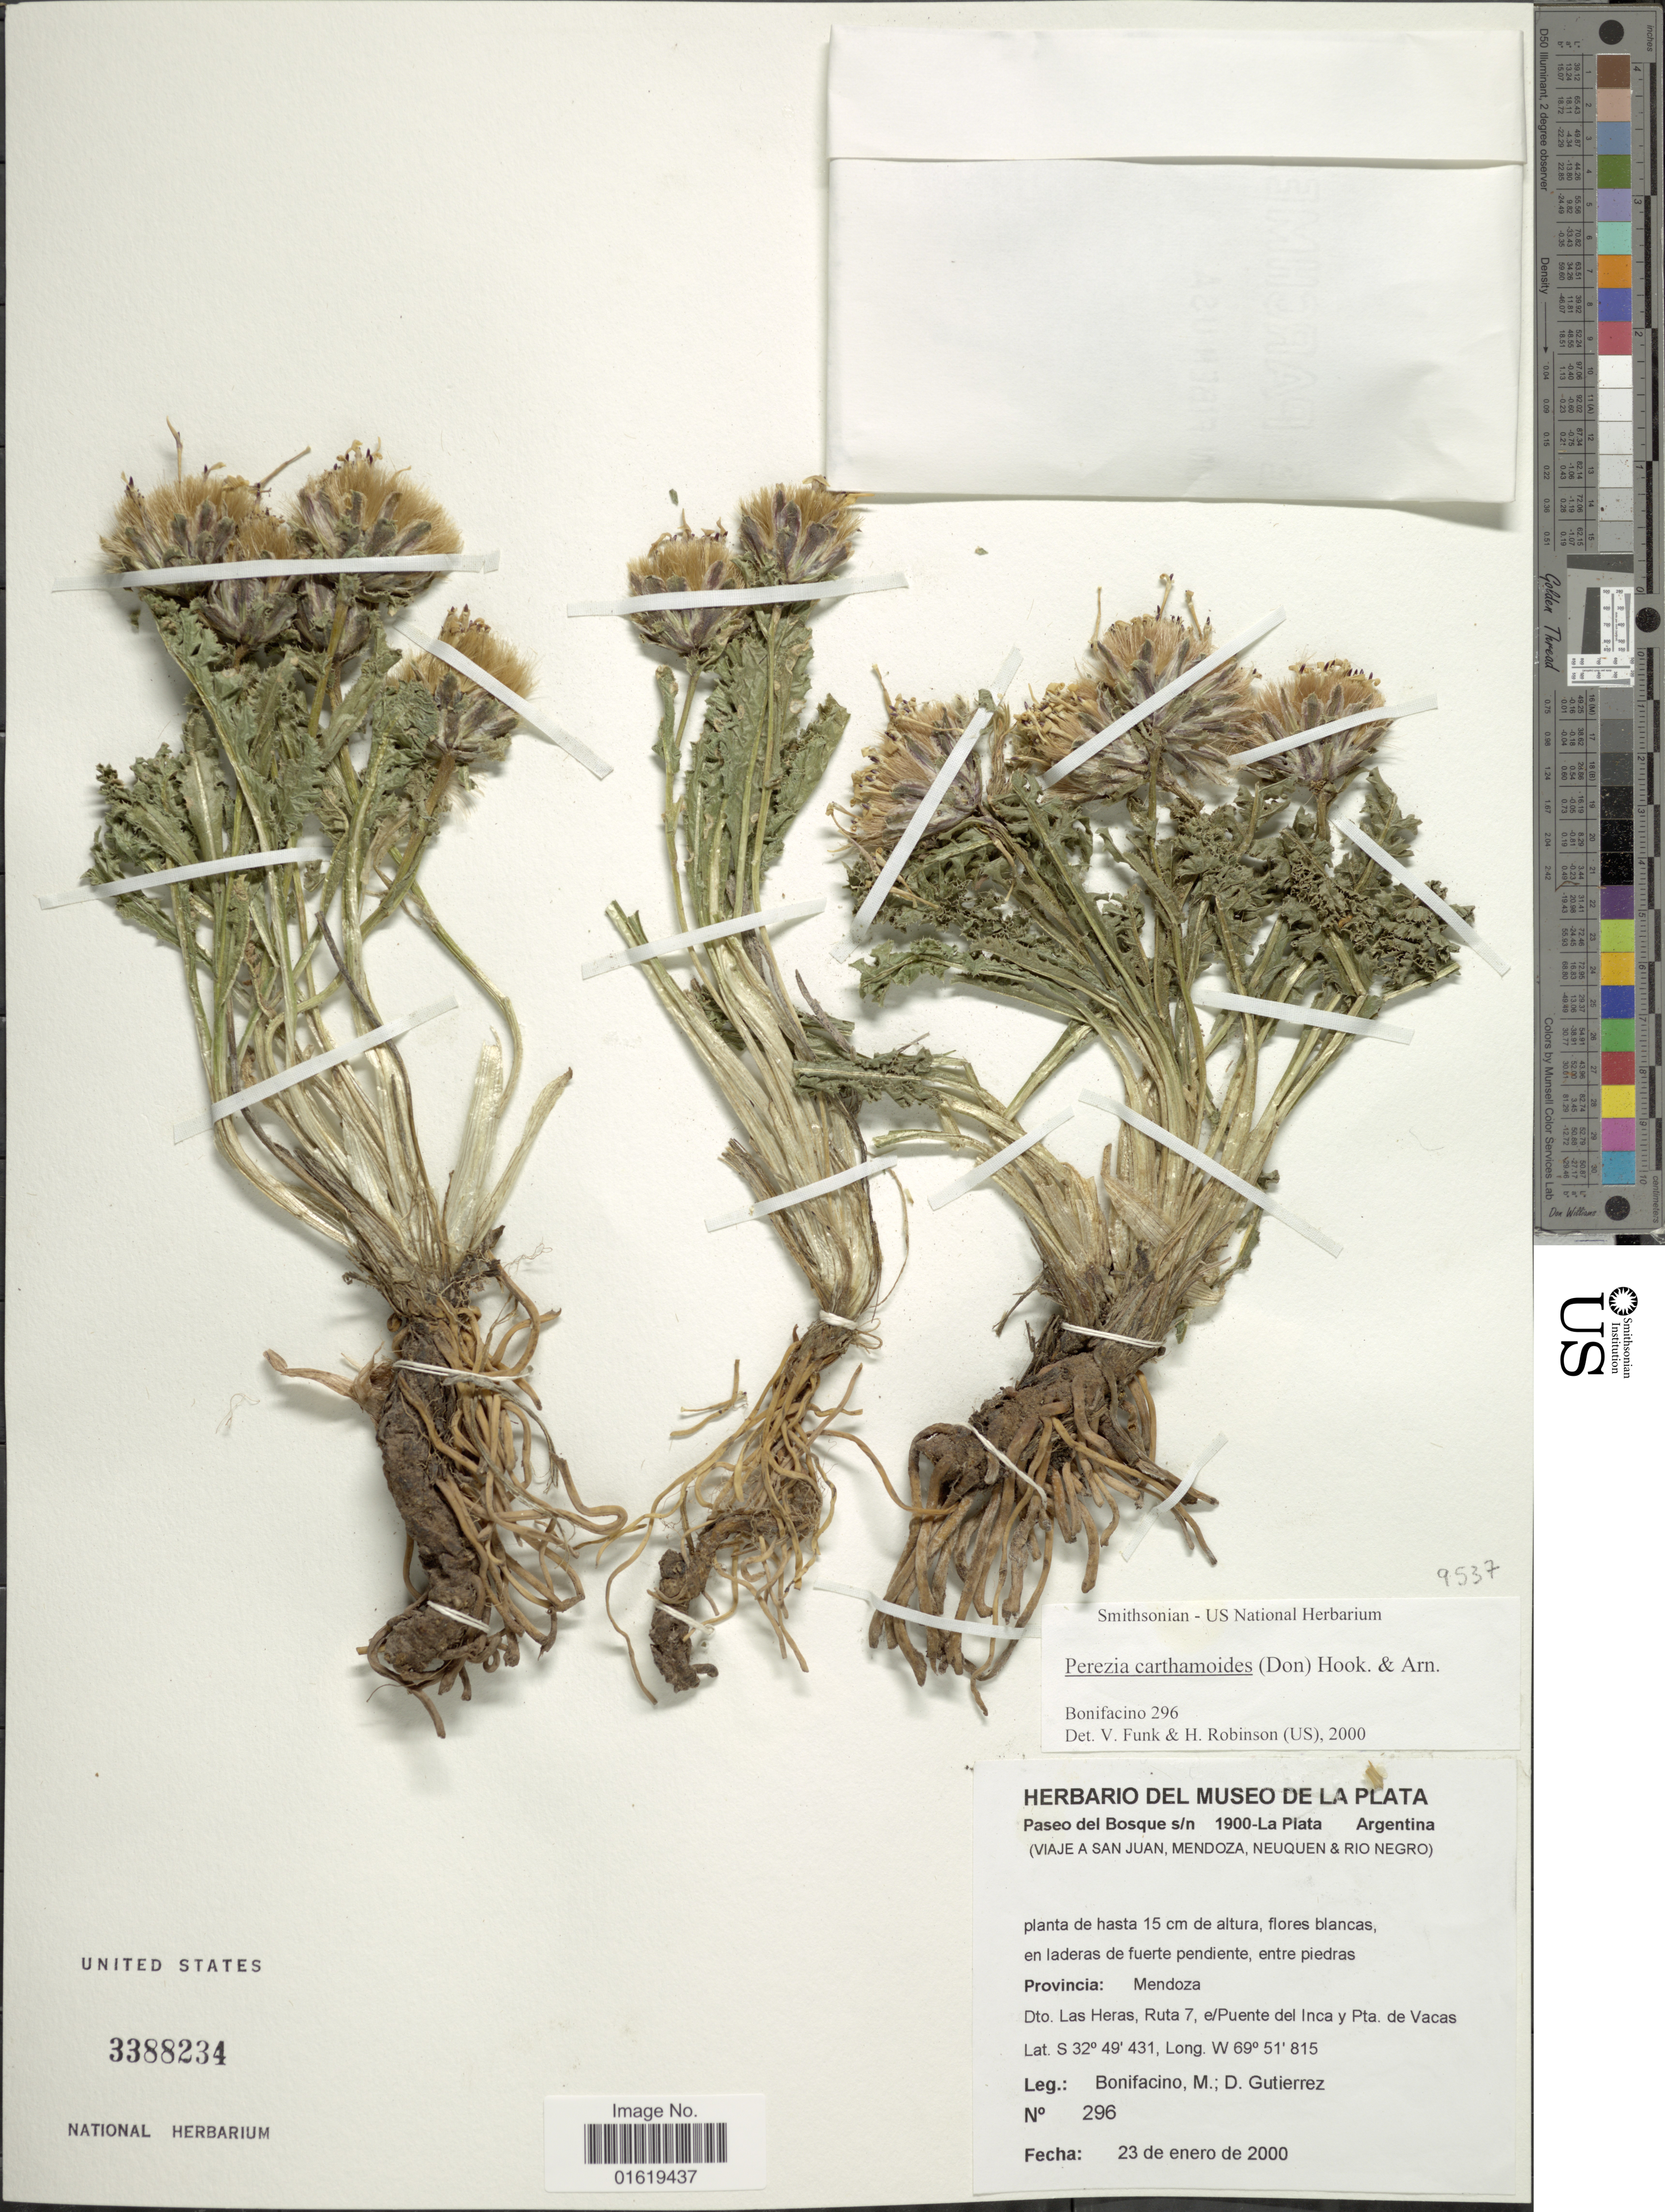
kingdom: Plantae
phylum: Tracheophyta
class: Magnoliopsida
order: Asterales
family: Asteraceae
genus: Perezia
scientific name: Perezia carthamoides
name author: (D. Don) Hook. & Arn.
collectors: M. Bonifacino & D. G. Gutiérrez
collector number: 0296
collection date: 2000-01-23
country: Argentina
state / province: Mendoza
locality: Provincia: Mendoza. Dto. Las Heras, Ruta 7, e/Puente del Inca y Pta. de Vacas.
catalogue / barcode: US 3388234